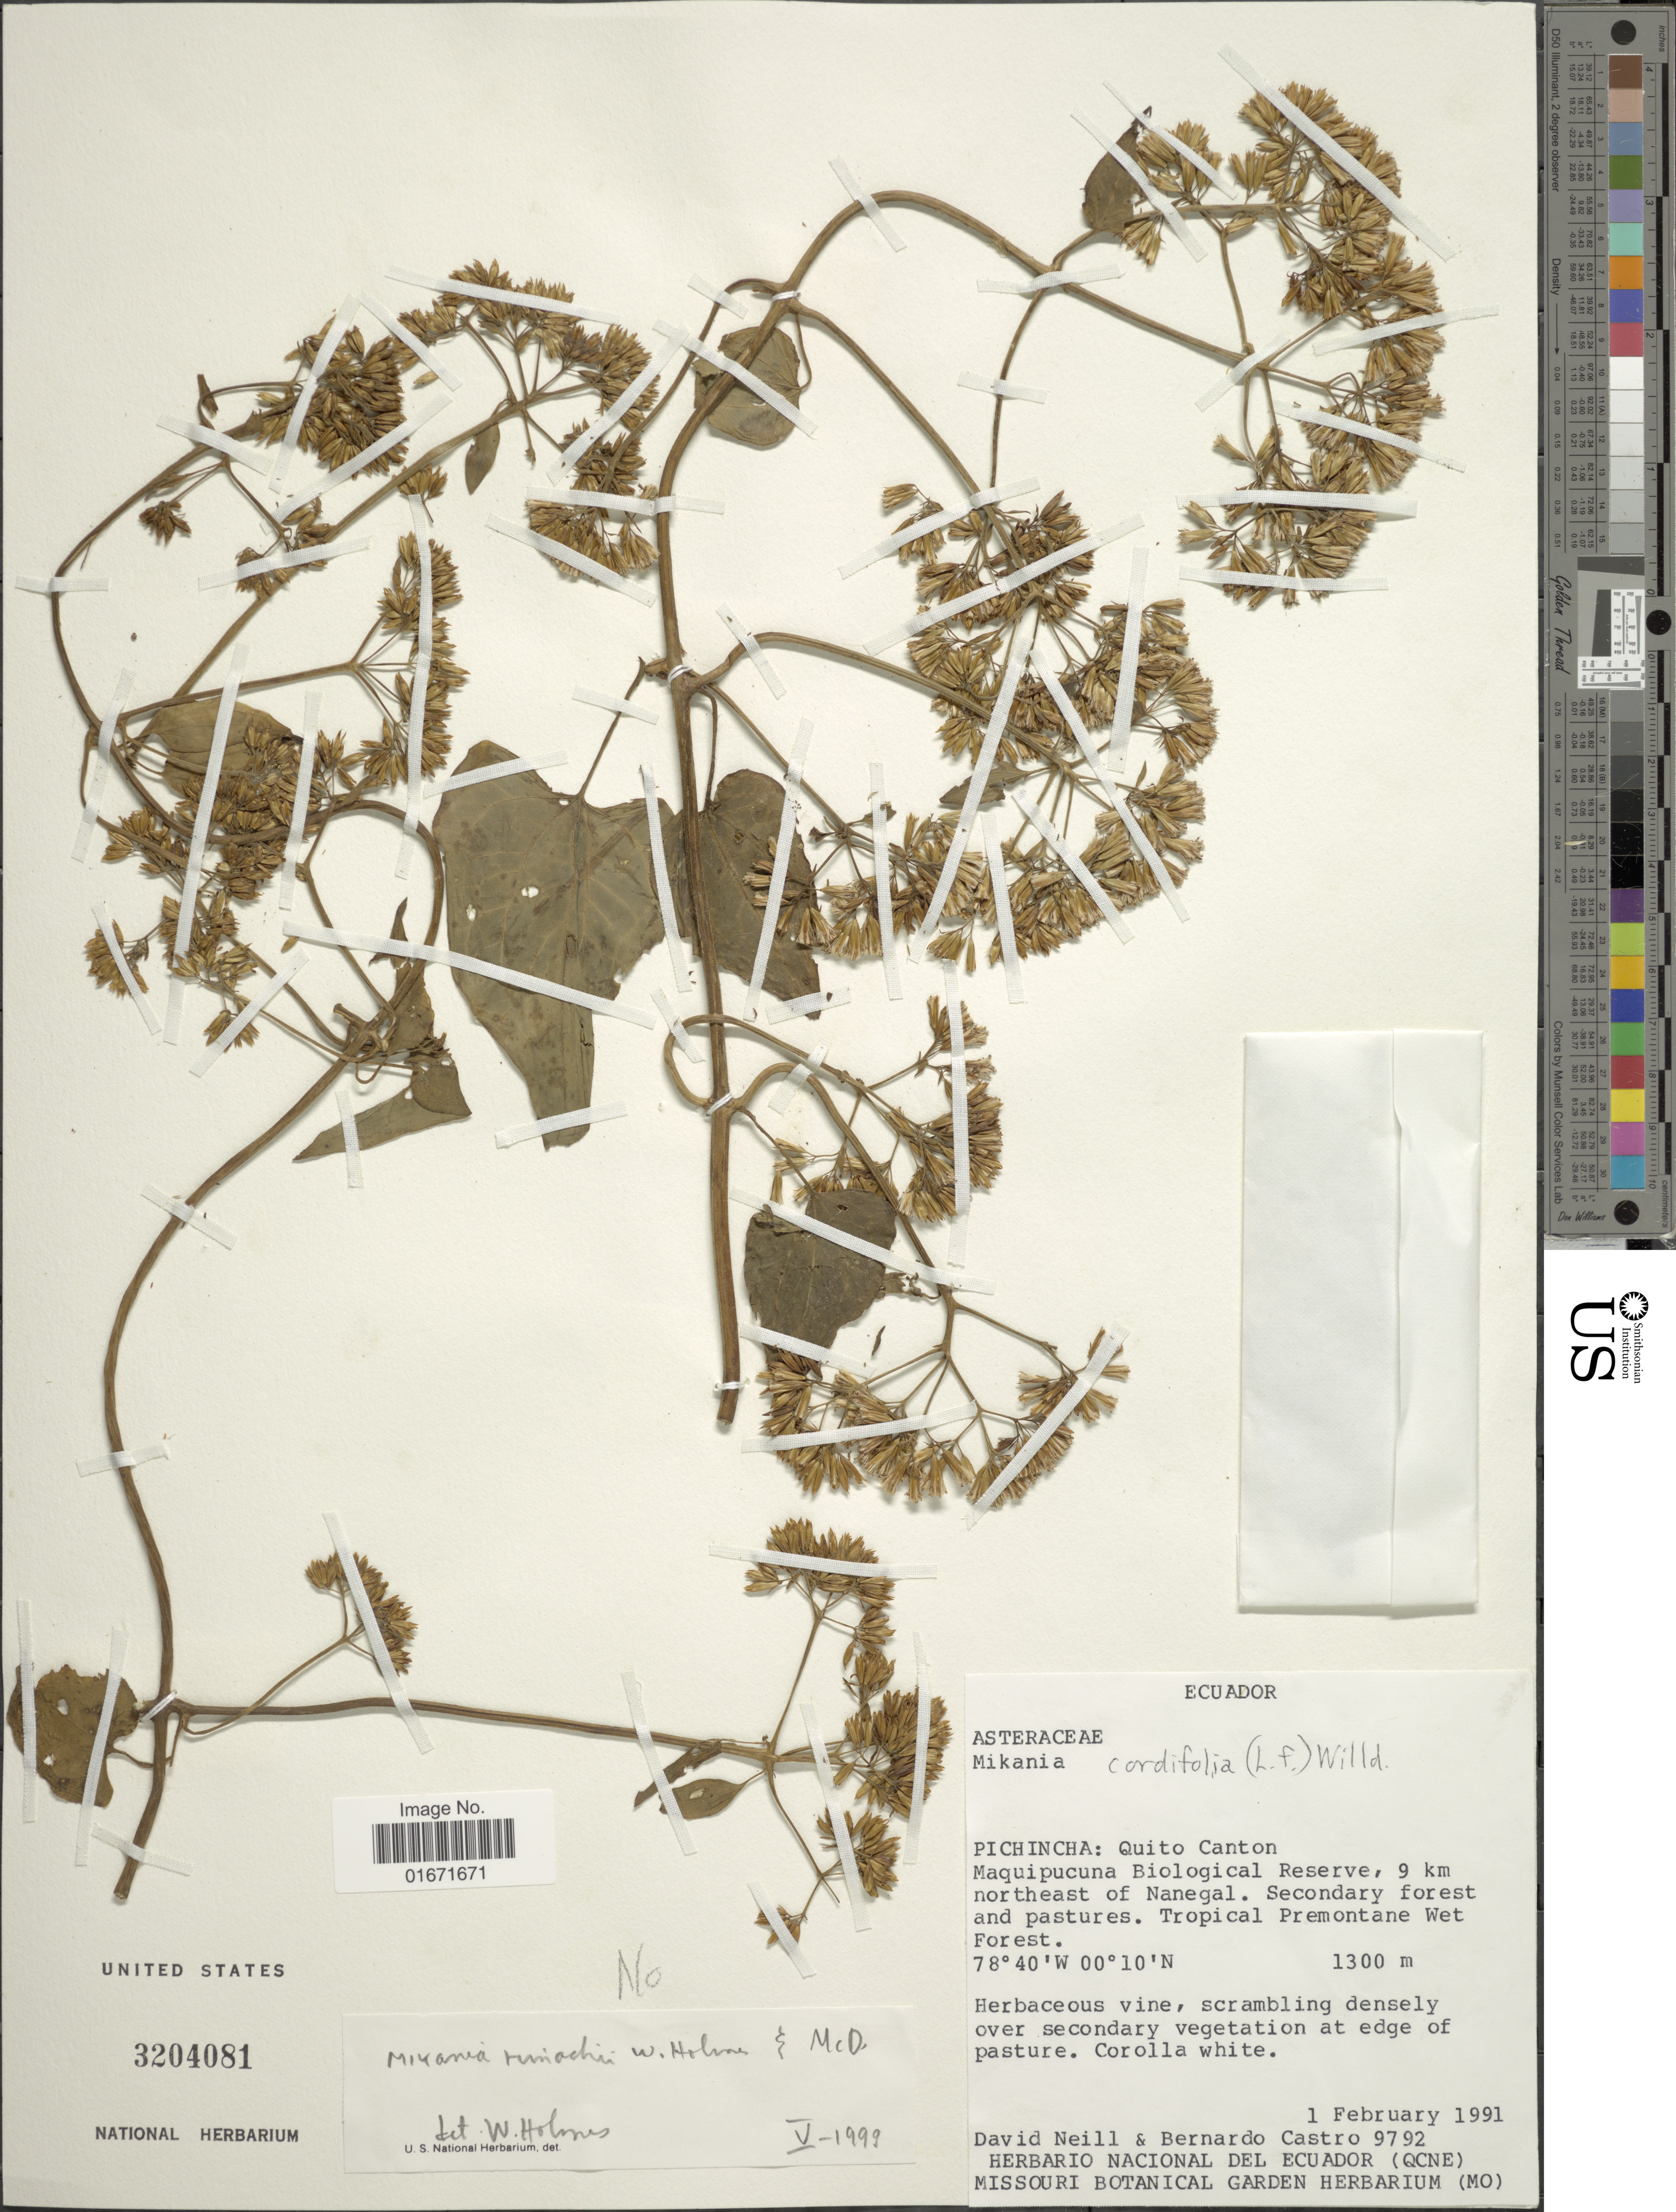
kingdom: Plantae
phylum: Tracheophyta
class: Magnoliopsida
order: Asterales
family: Asteraceae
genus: Mikania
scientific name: Mikania cordifolia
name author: Kunth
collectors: D. A. Neill & B. Castro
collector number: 9792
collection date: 1991-02-01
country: Ecuador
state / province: Pichincha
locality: Pichincha: Quito Canton. Maquipucuna Biological Reserve, 9 km northeast of Nanegal.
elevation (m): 1300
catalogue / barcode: US 3204081